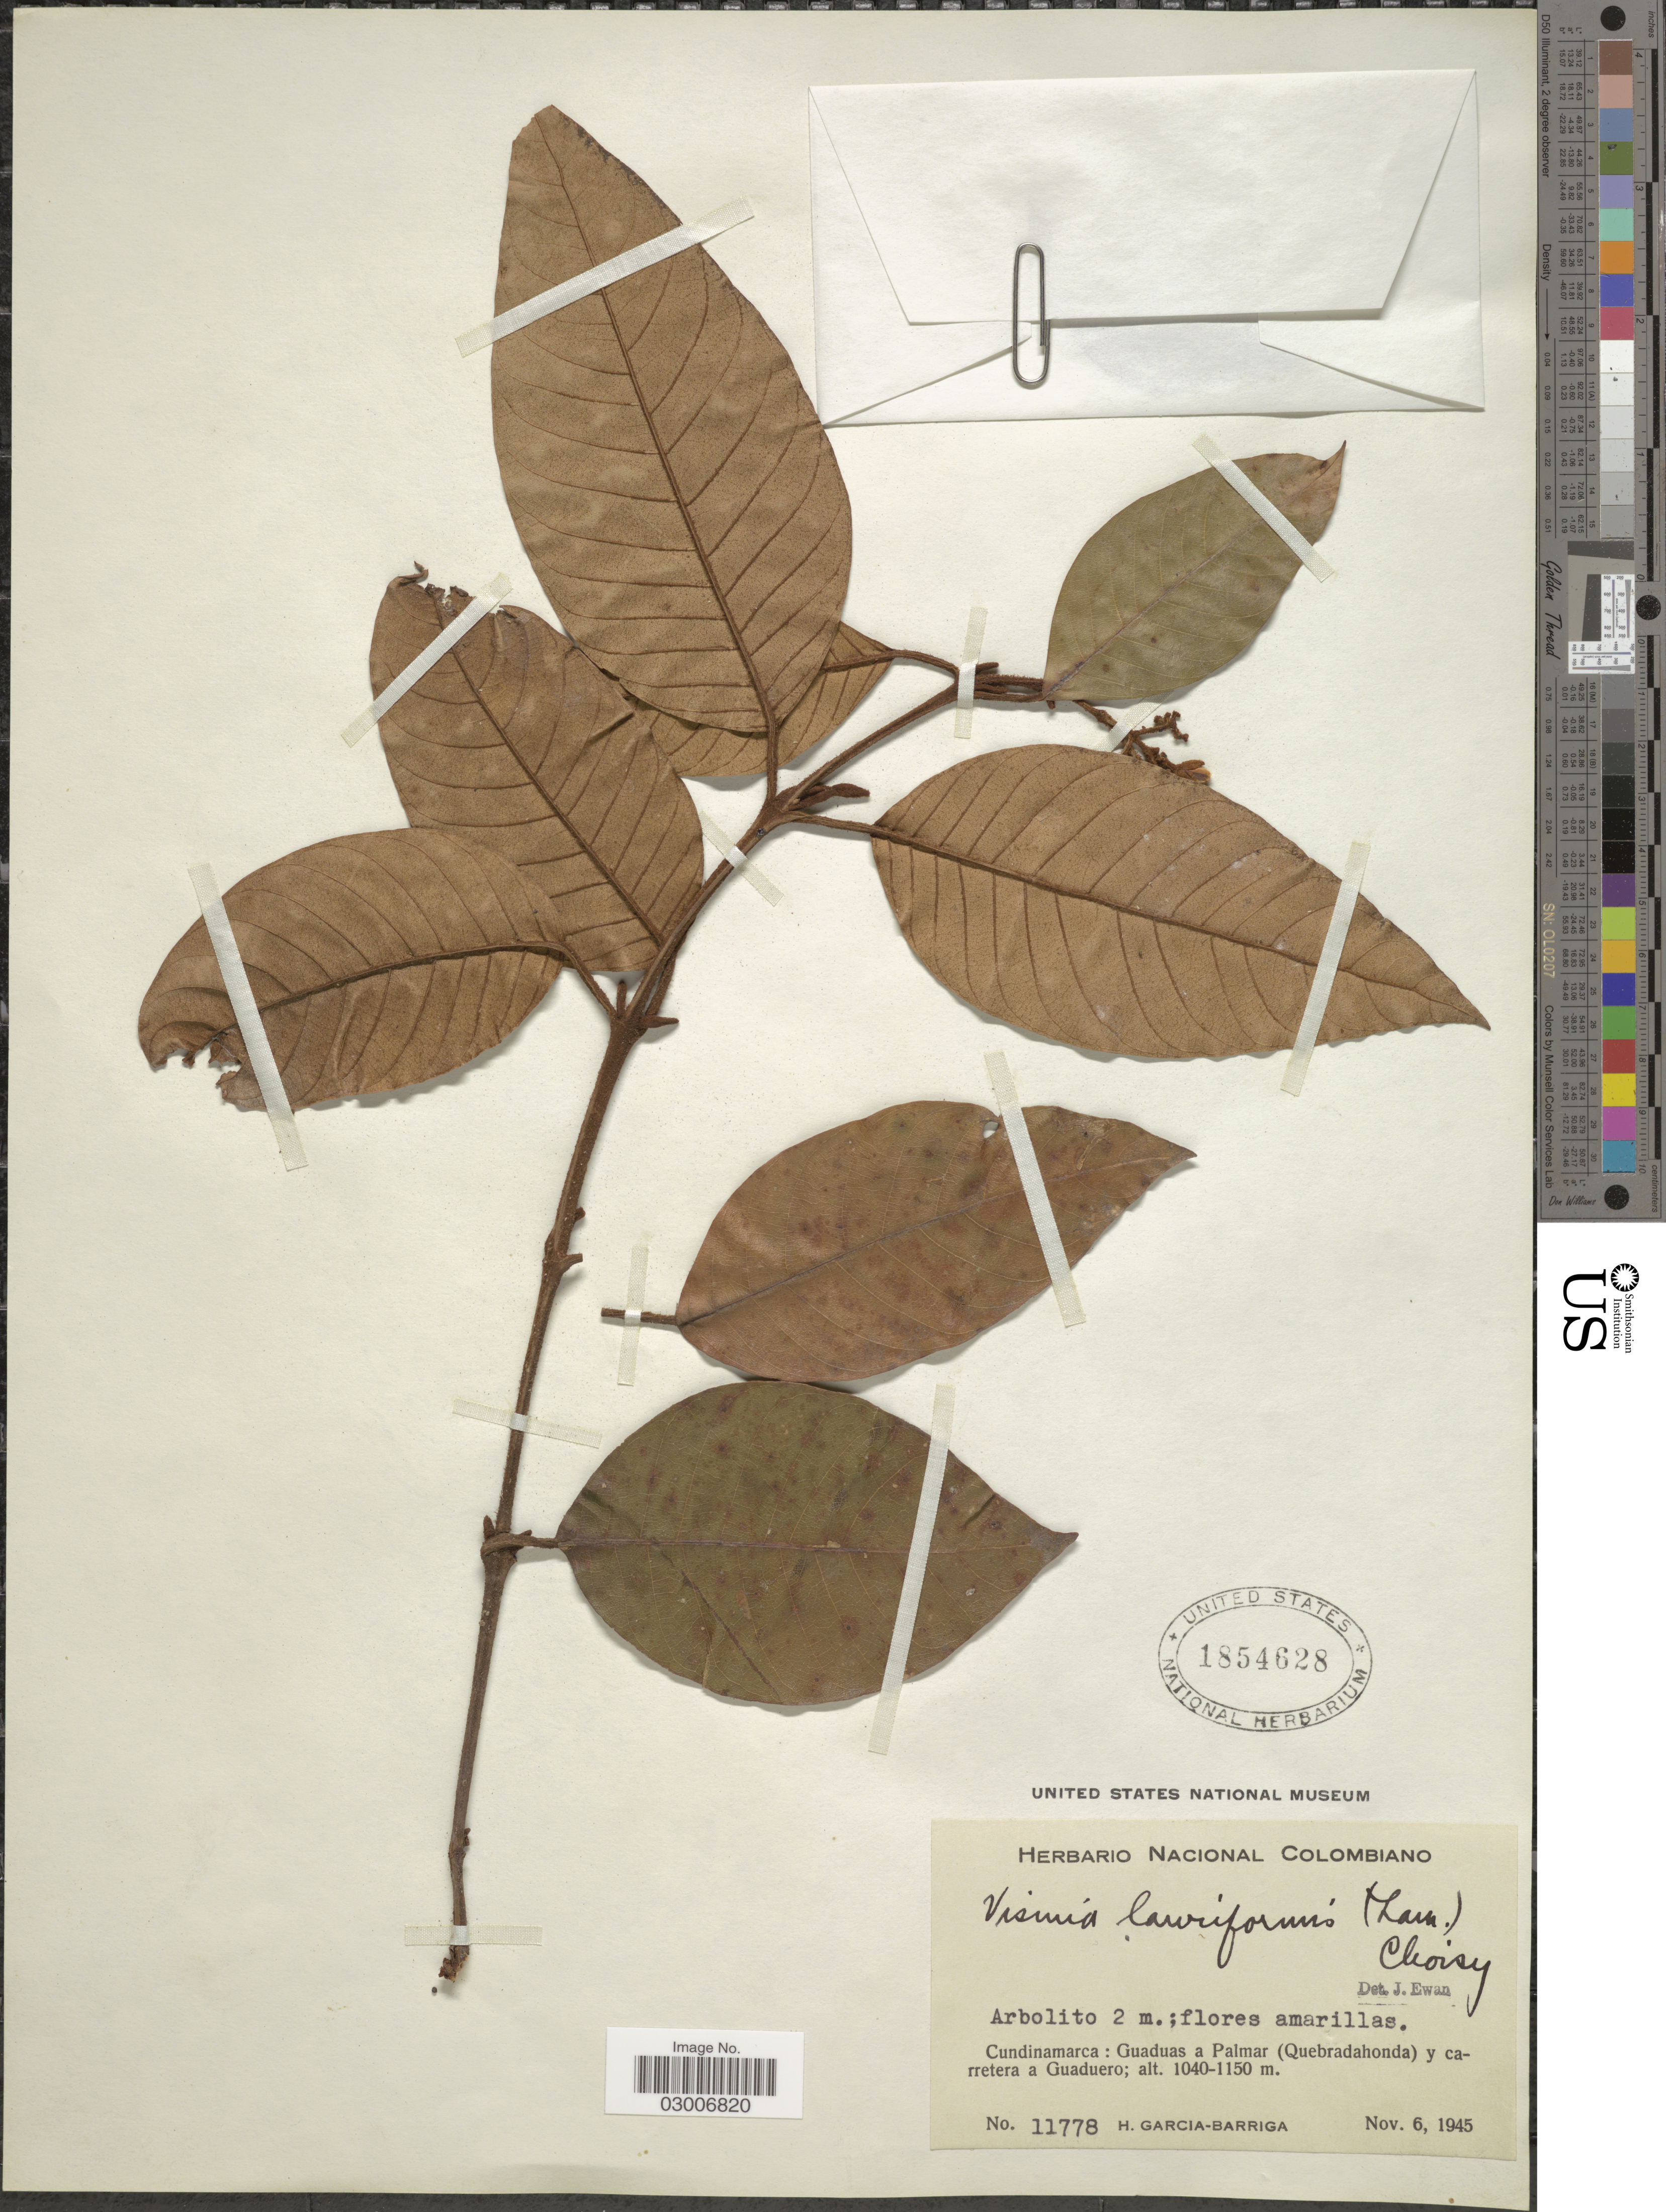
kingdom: Plantae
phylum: Tracheophyta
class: Magnoliopsida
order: Malpighiales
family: Hypericaceae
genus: Vismia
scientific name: Vismia lauriformis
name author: (Lam.) Choisy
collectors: H. García Barriga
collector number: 11778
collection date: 1945-11-06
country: Colombia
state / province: Cundinamarca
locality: Cundinamarca: Guaduas a Palmar (Quebradahonda) y carretera a Guaduero.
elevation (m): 1040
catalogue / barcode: US 1854628